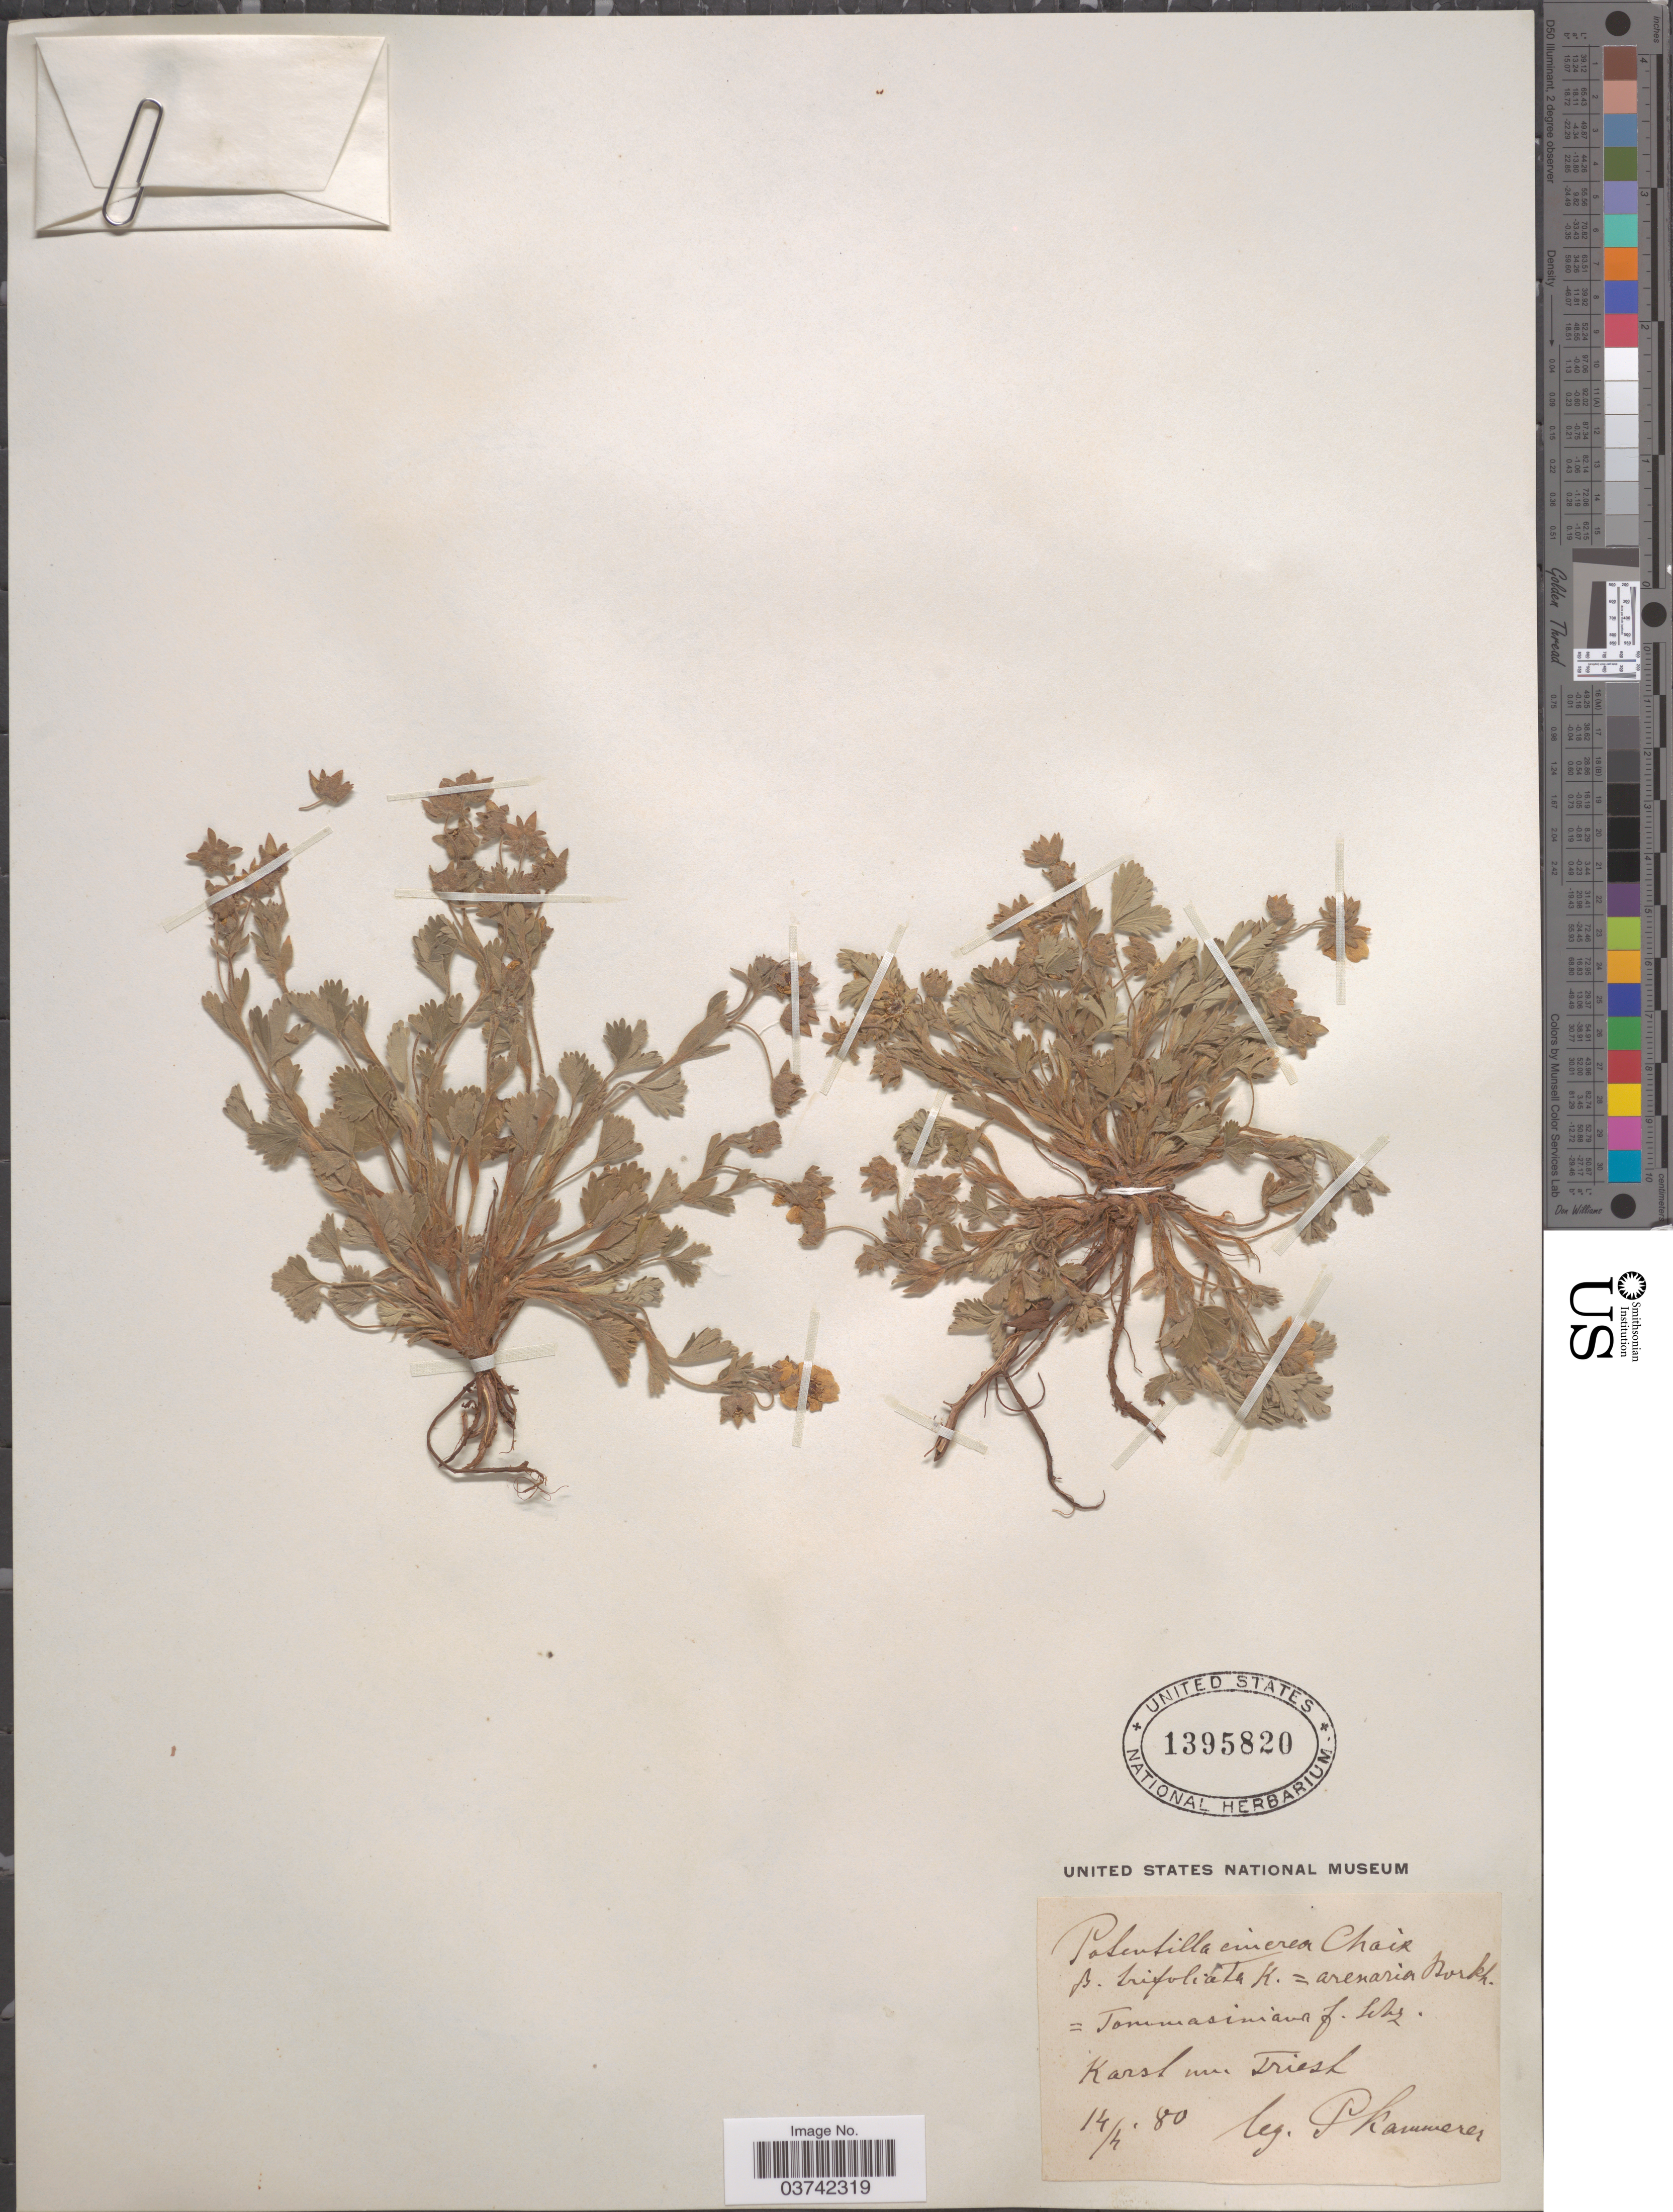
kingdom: Plantae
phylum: Tracheophyta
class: Magnoliopsida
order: Rosales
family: Rosaceae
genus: Potentilla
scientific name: Potentilla cinerea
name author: Chaix ex Vill.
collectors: P. Kammerer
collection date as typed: Transcribed d/m/y: 14/4/80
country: Italy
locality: Karst um Triest.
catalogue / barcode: US 1395820